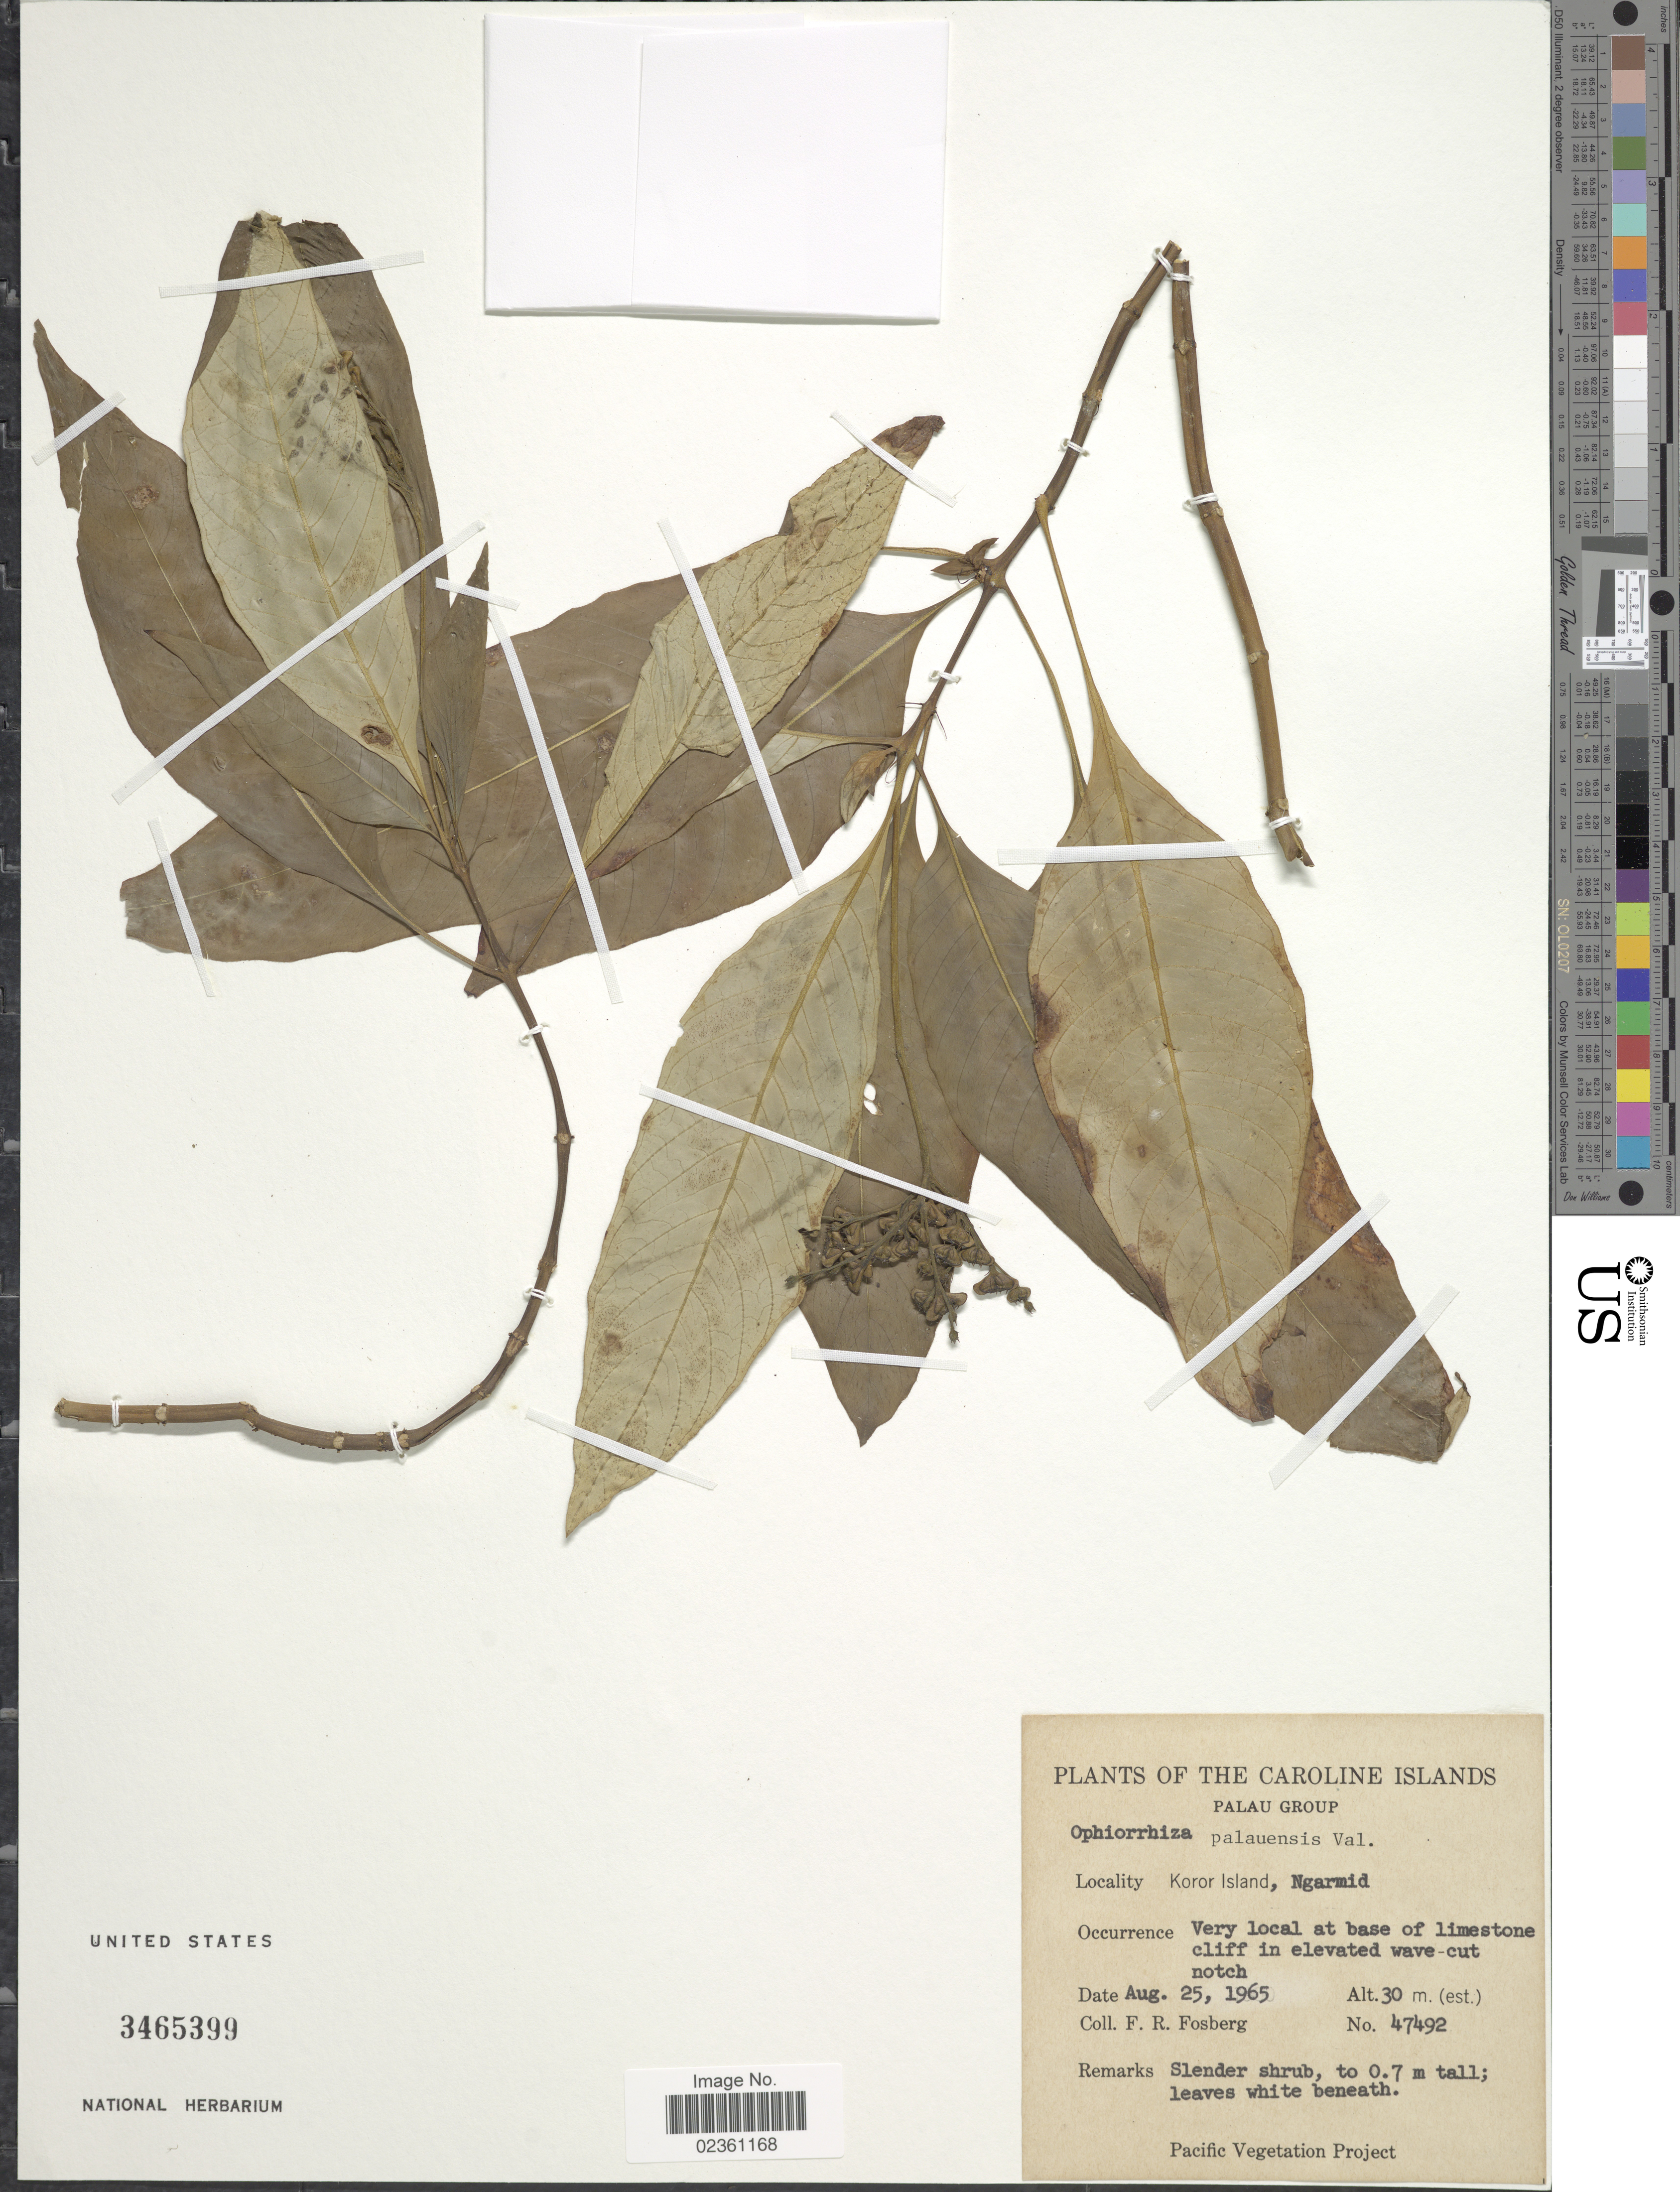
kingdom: Plantae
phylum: Tracheophyta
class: Magnoliopsida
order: Gentianales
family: Rubiaceae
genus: Ophiorrhiza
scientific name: Ophiorrhiza palauensis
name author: Valeton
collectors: F. R. Fosberg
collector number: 47492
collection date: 1965-08-25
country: Palau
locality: The Caroline Islands, Palau Group, Koror Island, Ngarmid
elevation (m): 30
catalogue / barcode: US 3465399